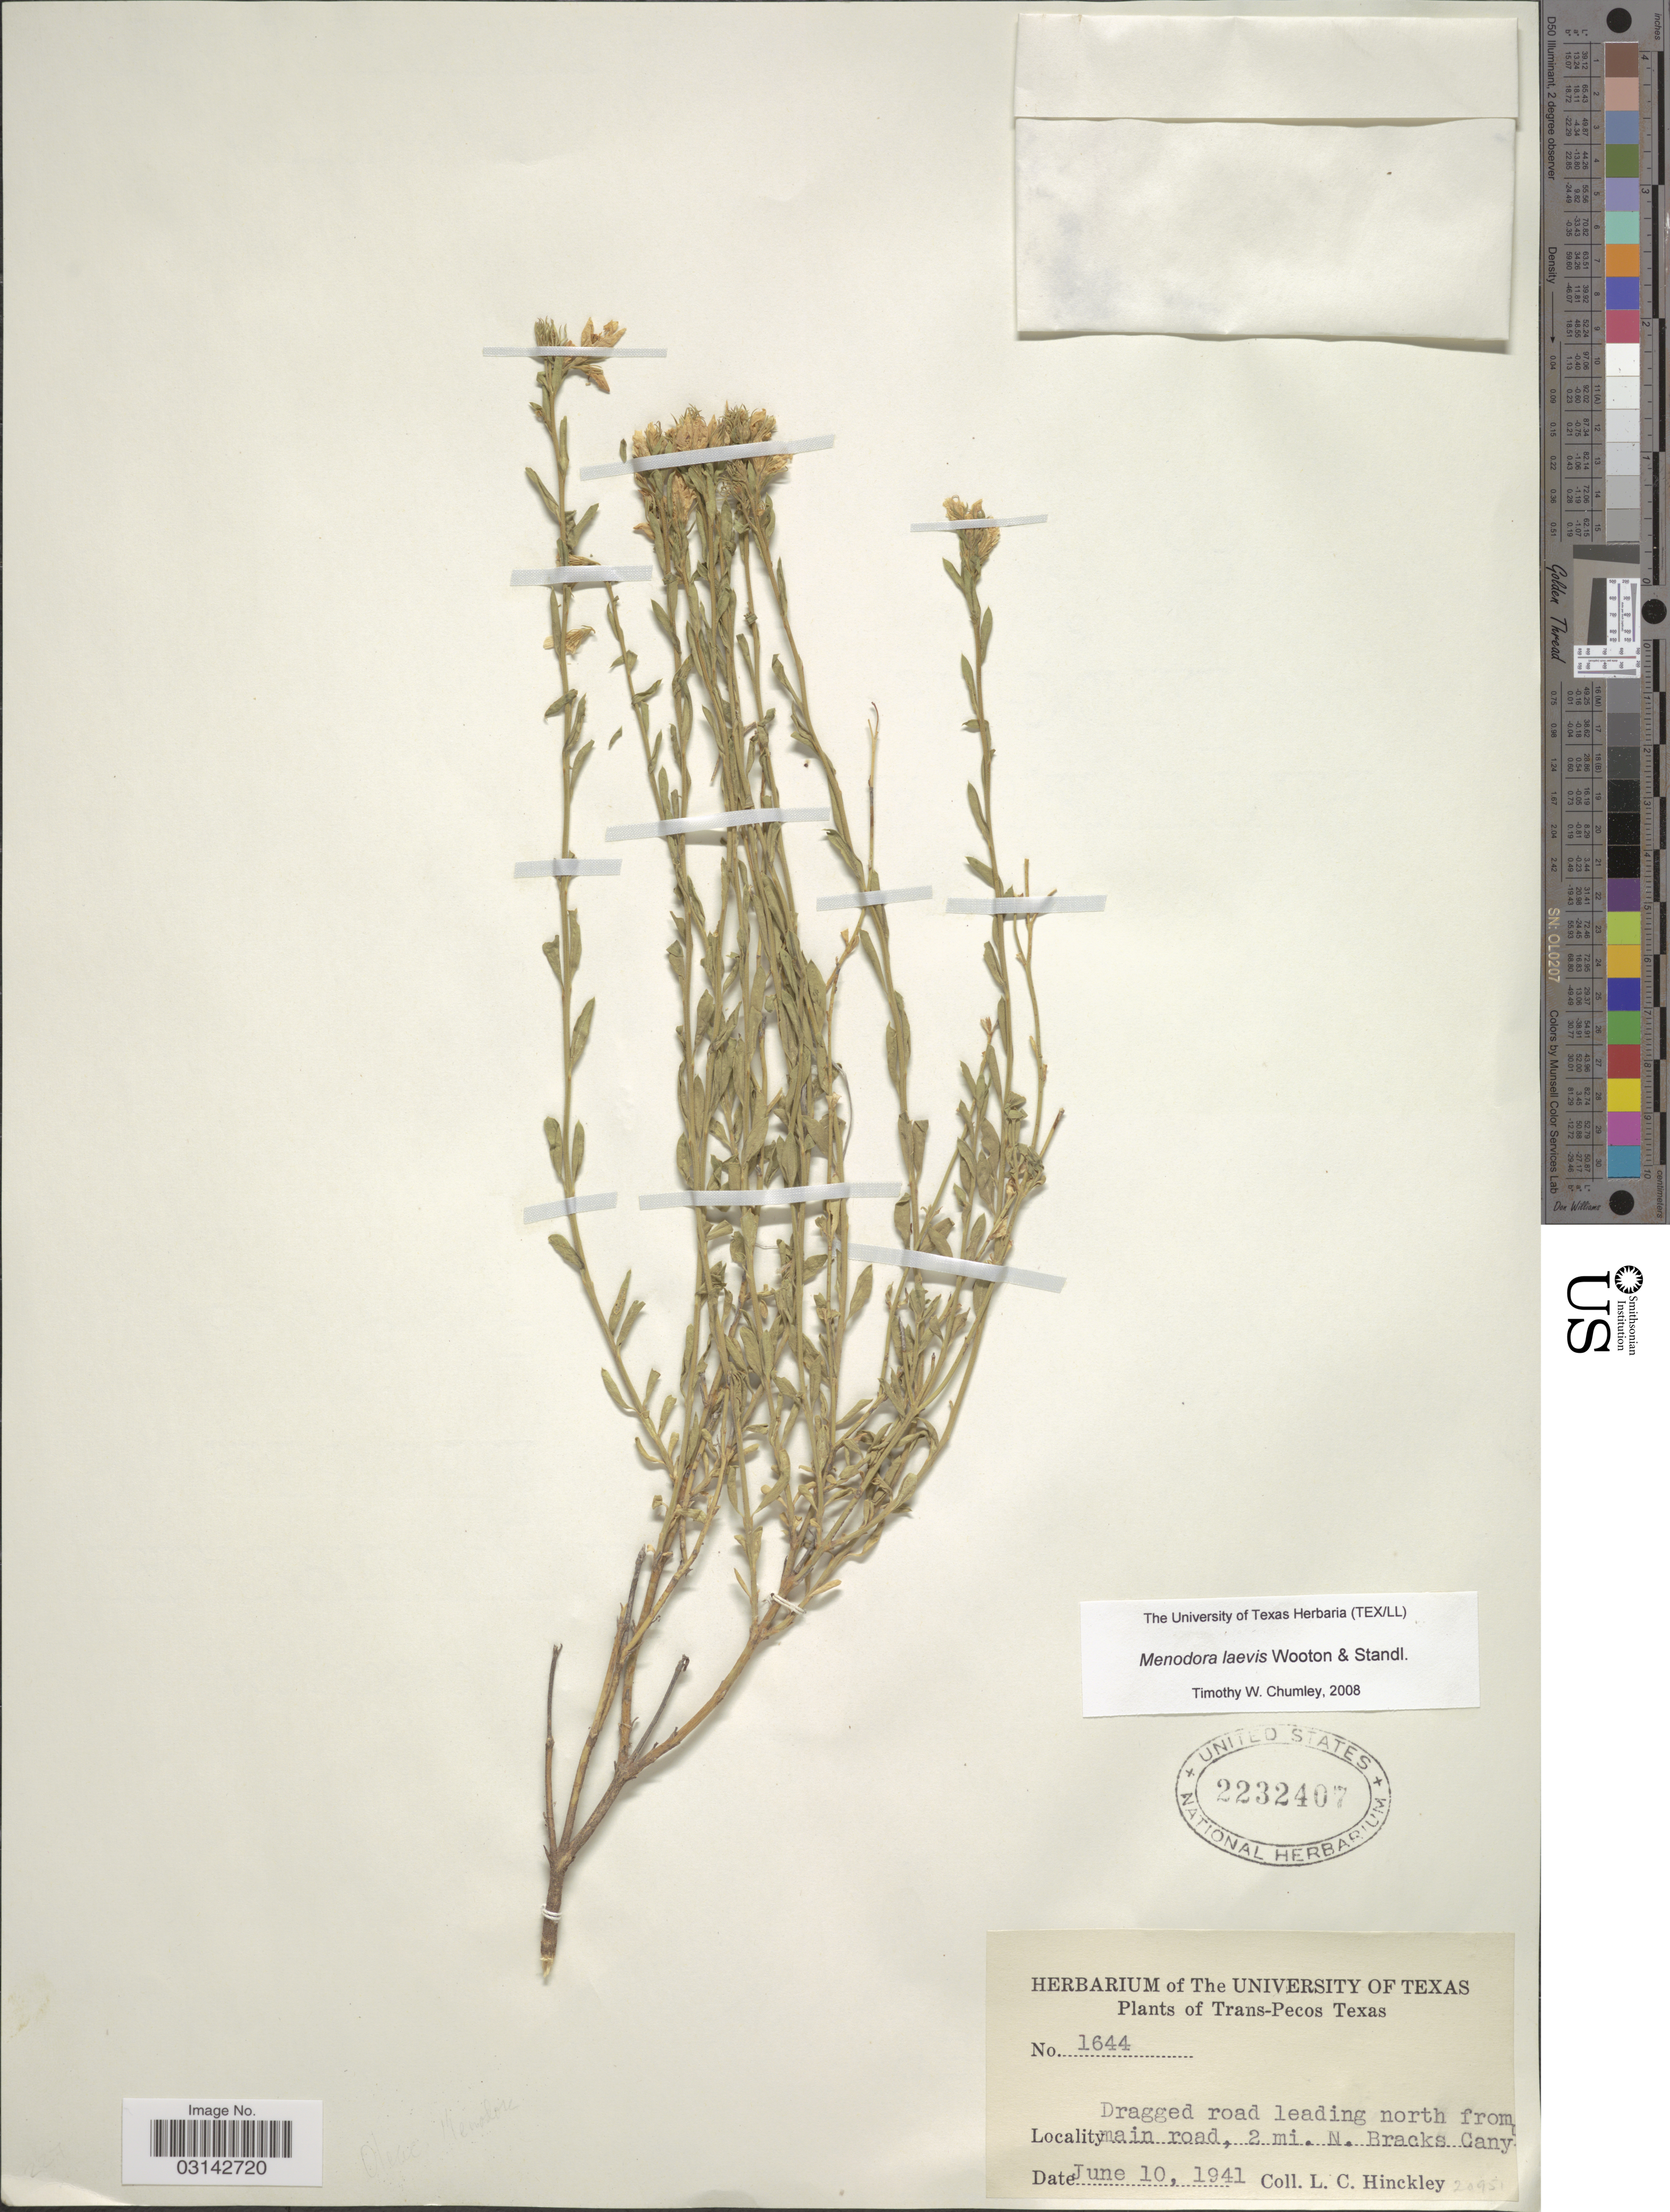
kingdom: Plantae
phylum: Tracheophyta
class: Magnoliopsida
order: Lamiales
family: Oleaceae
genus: Menodora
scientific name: Menodora laevis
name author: Wooton & Standl.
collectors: L. Hinckley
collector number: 1644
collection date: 1941-06-10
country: United States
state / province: Texas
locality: Trans-Pecos Texas, Dragged road leading north from main road , 2 mi. N. Bracks Cany.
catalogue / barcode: US 2232407